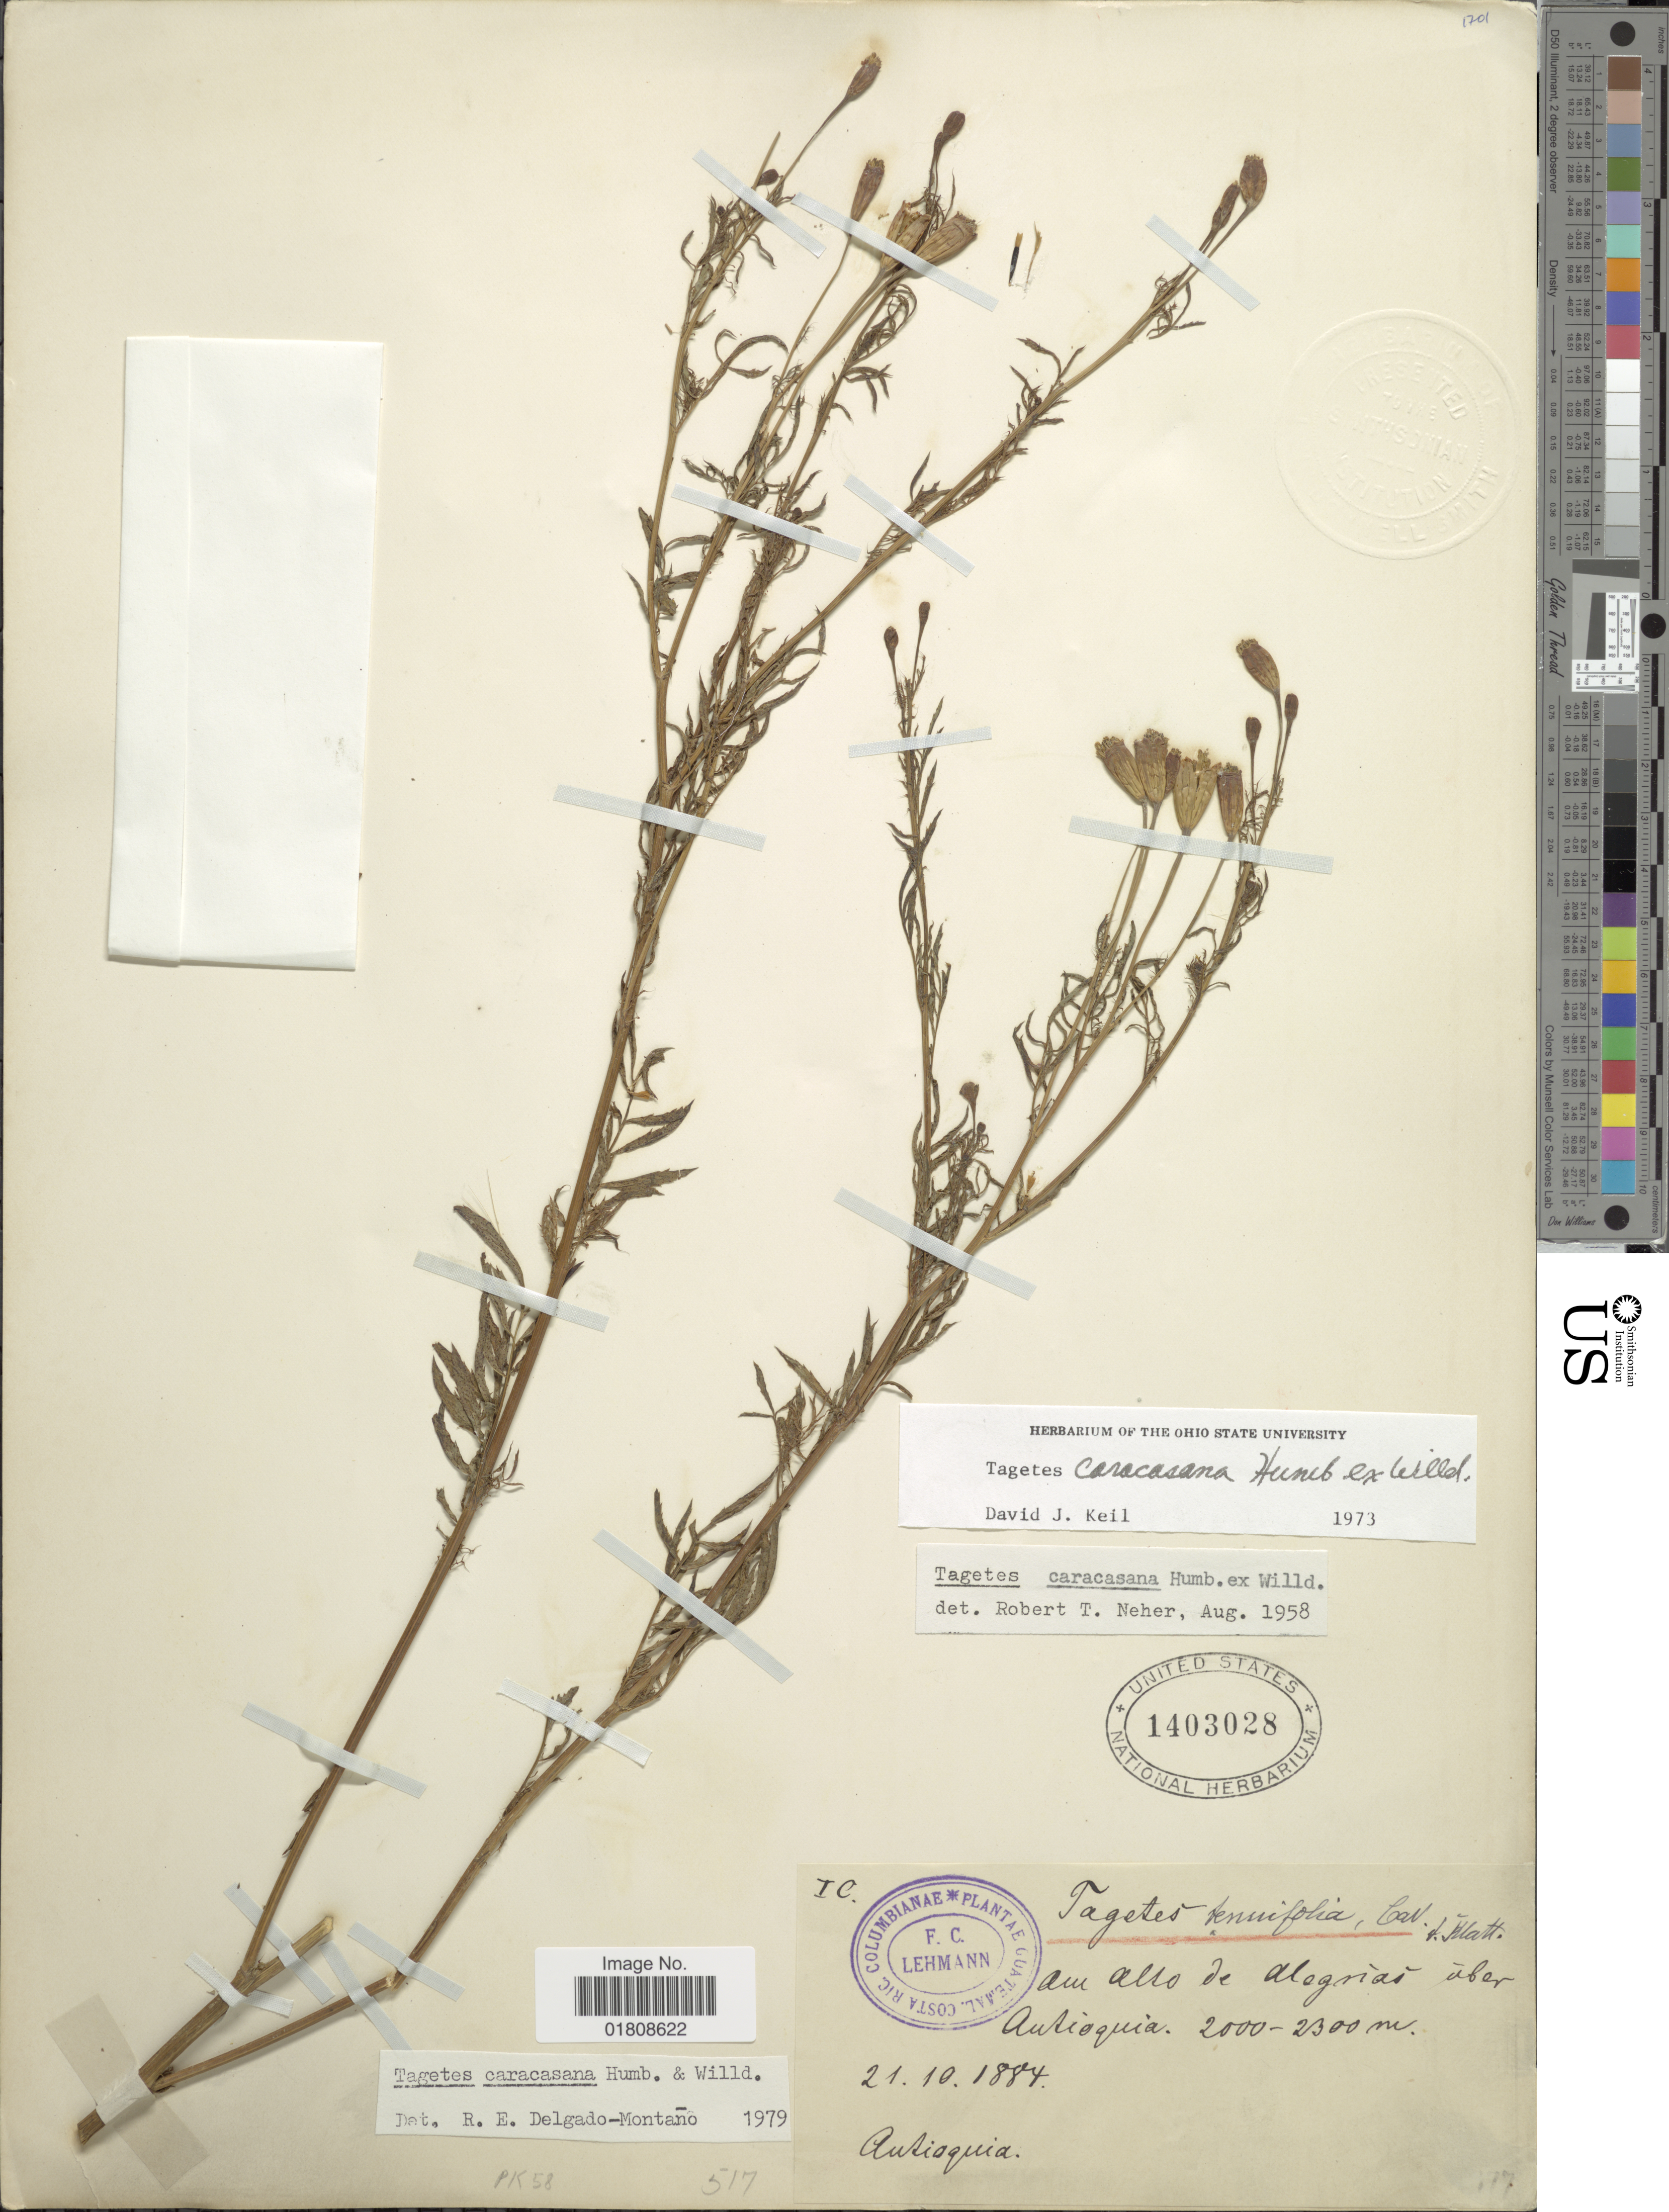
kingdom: Plantae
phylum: Tracheophyta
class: Magnoliopsida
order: Asterales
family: Asteraceae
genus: Tagetes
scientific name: Tagetes caracasana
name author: Humb. ex Willd.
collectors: F. C. Lehmann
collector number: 177?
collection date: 1884-10-21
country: Colombia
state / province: Antioquia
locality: Am Alto de Alegrias de Antioquia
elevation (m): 2000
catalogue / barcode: US 1403028